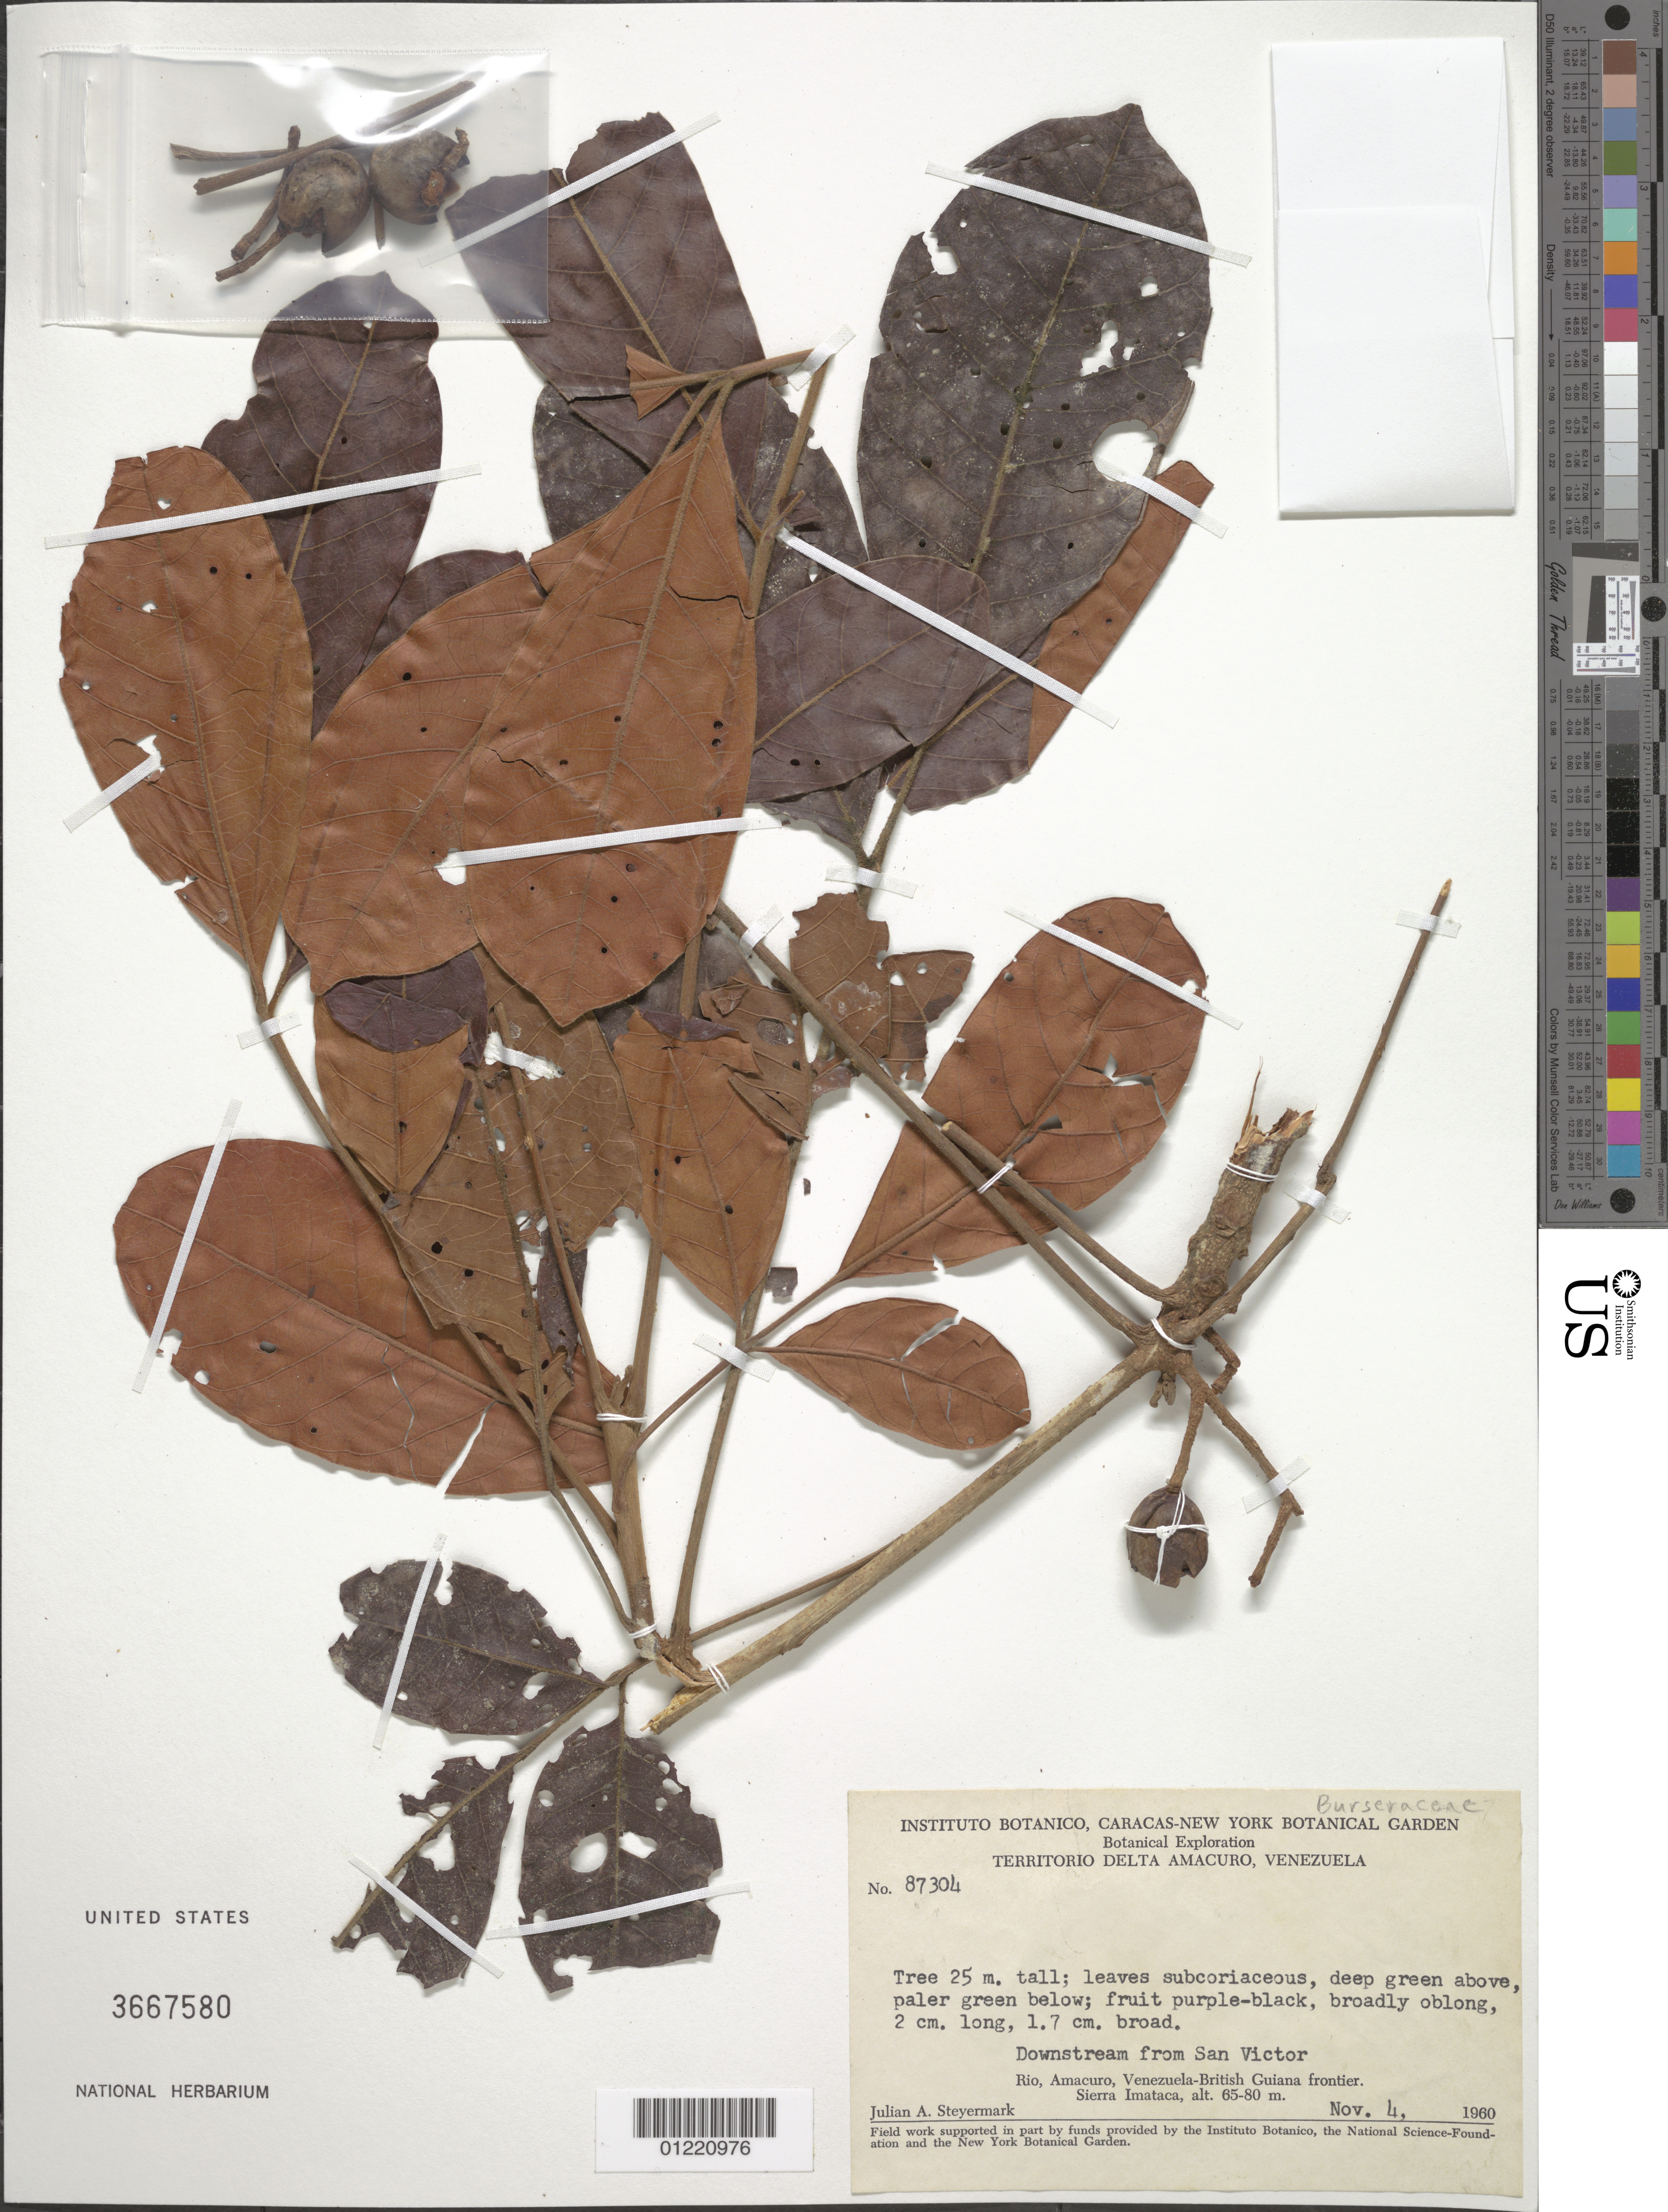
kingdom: Plantae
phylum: Tracheophyta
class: Magnoliopsida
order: Sapindales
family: Anacardiaceae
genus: Tapirira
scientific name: Tapirira obtusa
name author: (Benth.) J.D. Mitch.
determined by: Mitchell, John D.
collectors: J. Steyermark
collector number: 87304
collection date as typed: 04 Nov 1960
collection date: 1960-11-04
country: Venezuela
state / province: Delta Amacuro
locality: Downstream from San Victor, Rio Amacuro, Venezuelan-British Guiana frontier, Sierra Imataca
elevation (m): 65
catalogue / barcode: US 3667580